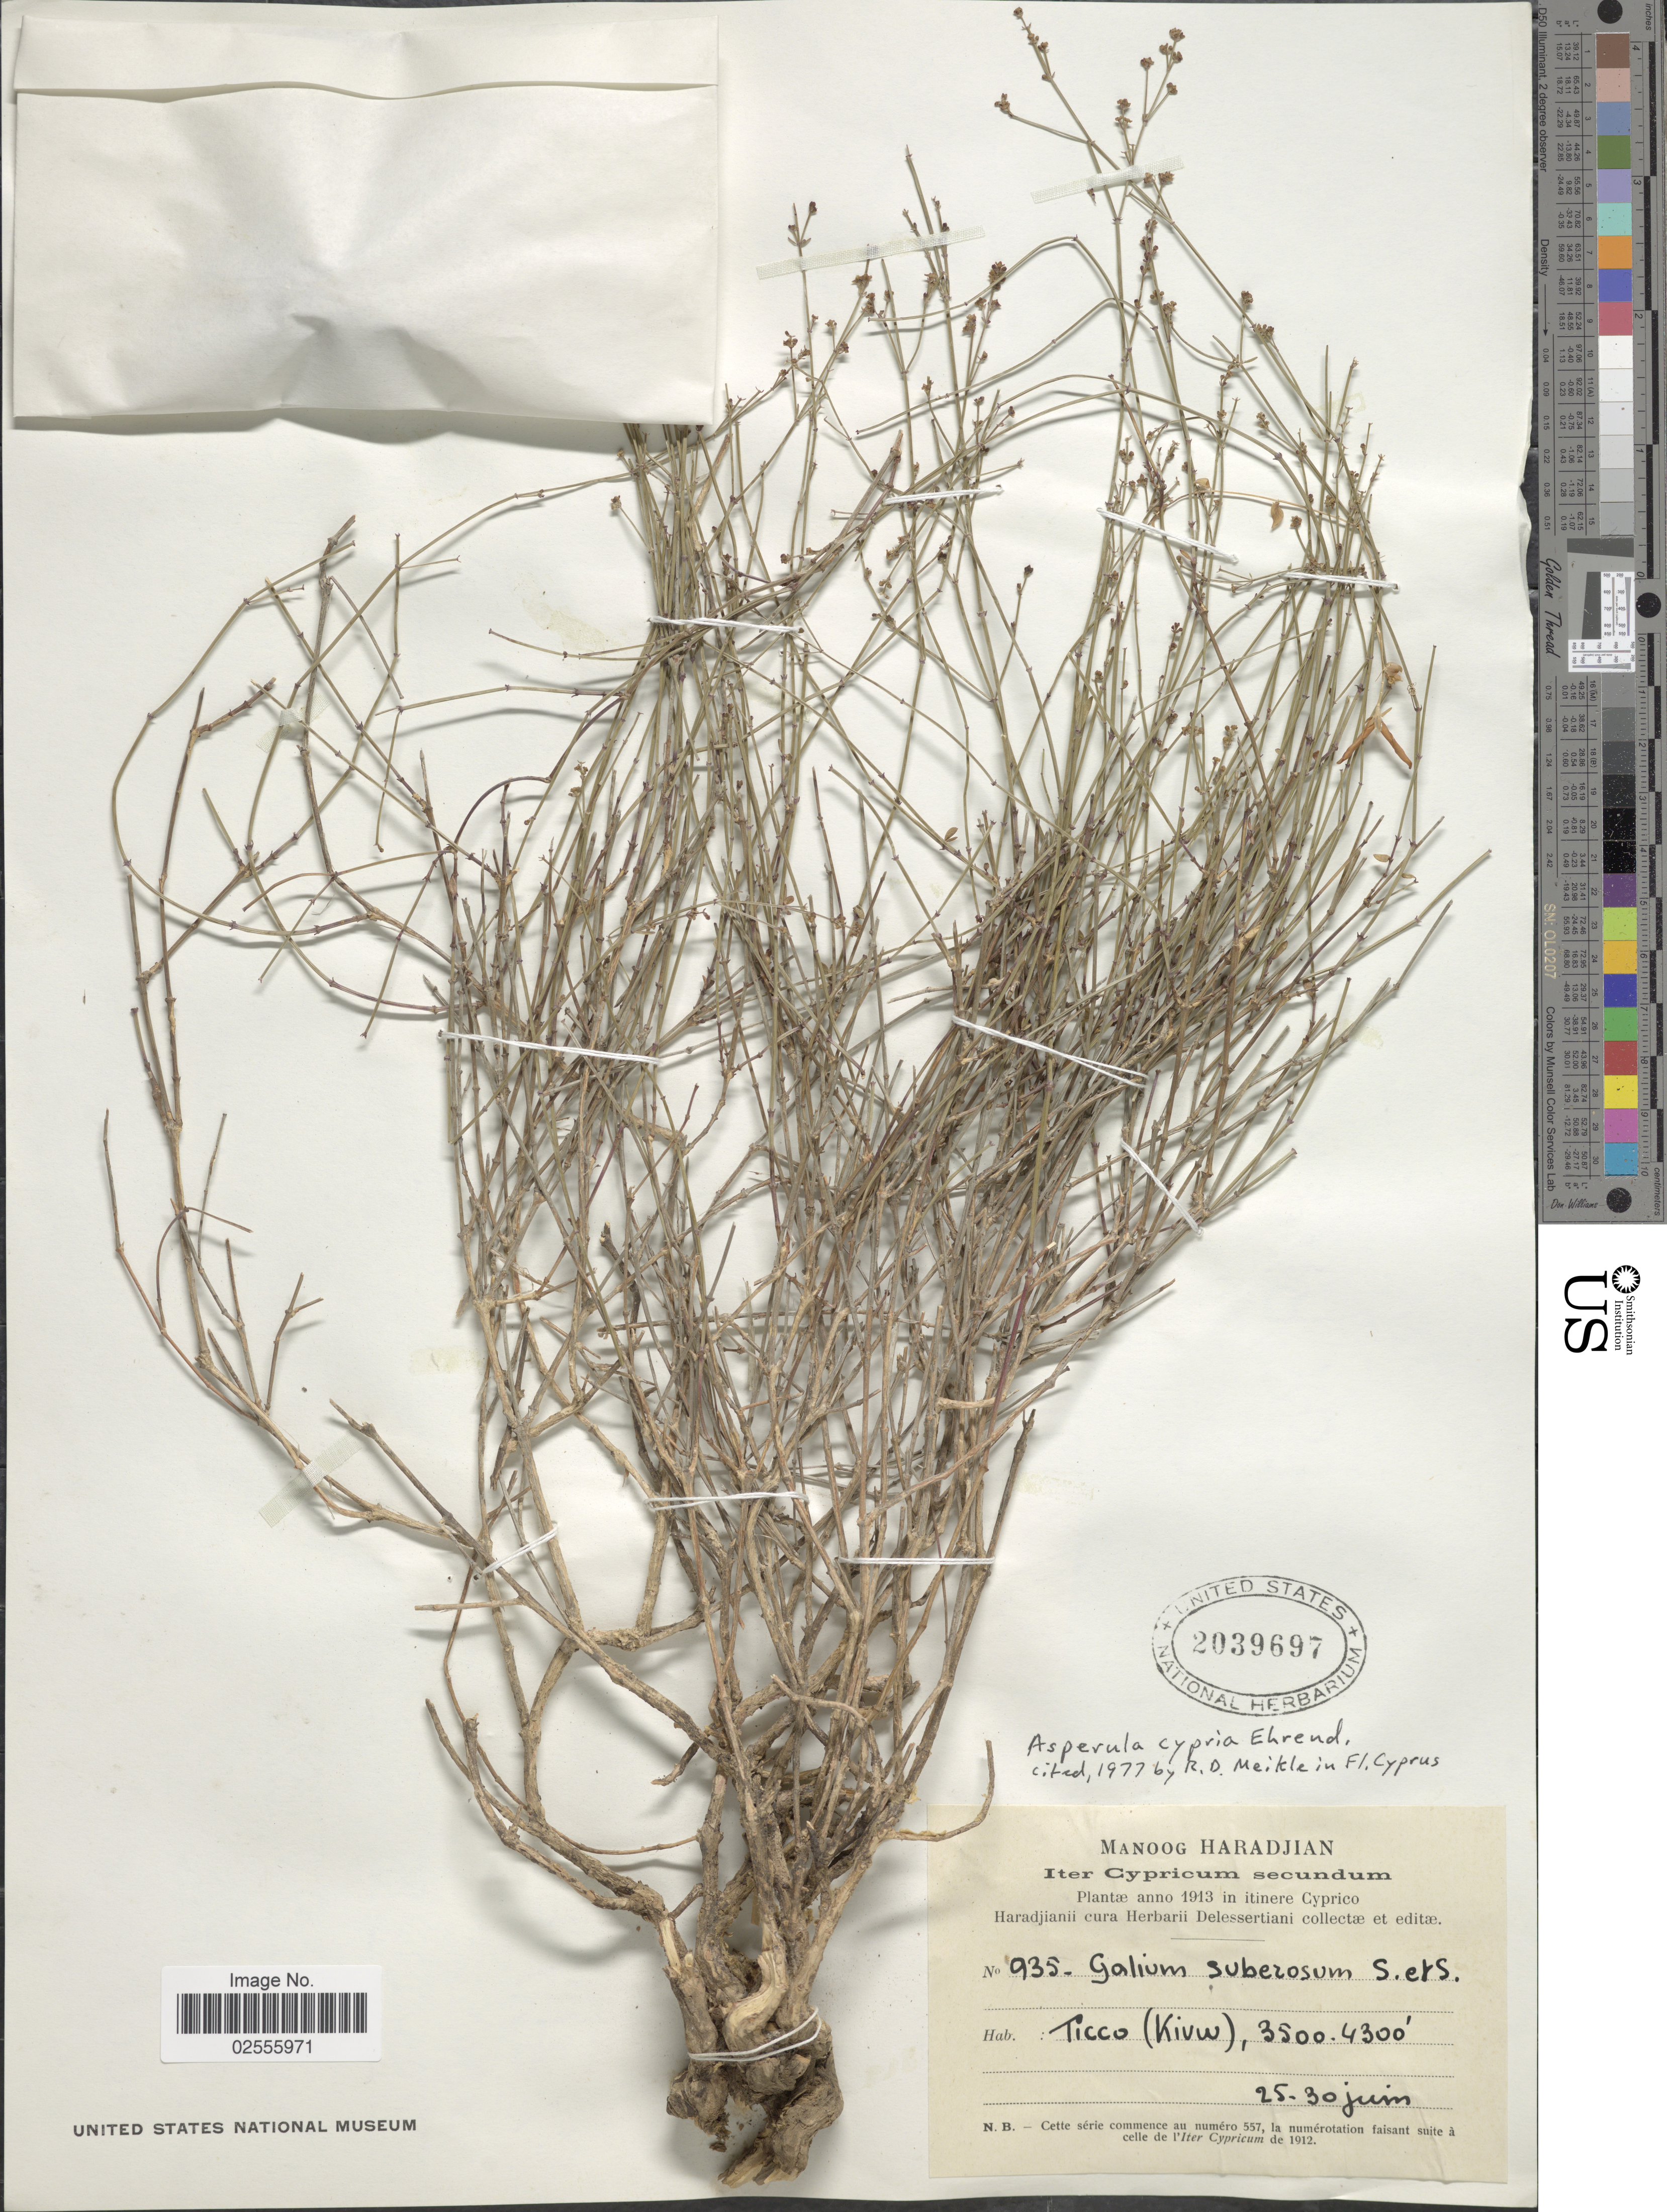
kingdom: Plantae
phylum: Tracheophyta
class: Magnoliopsida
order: Gentianales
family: Rubiaceae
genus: Asperula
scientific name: Asperula cypria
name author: Ehrend.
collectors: M. Haradjian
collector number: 935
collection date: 1913-06-25/1913-06-30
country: Cyprus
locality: Iter Cypricum secundum, in itinere Cyprico, Ticco (Kivw).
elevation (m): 1067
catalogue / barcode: US 2039697